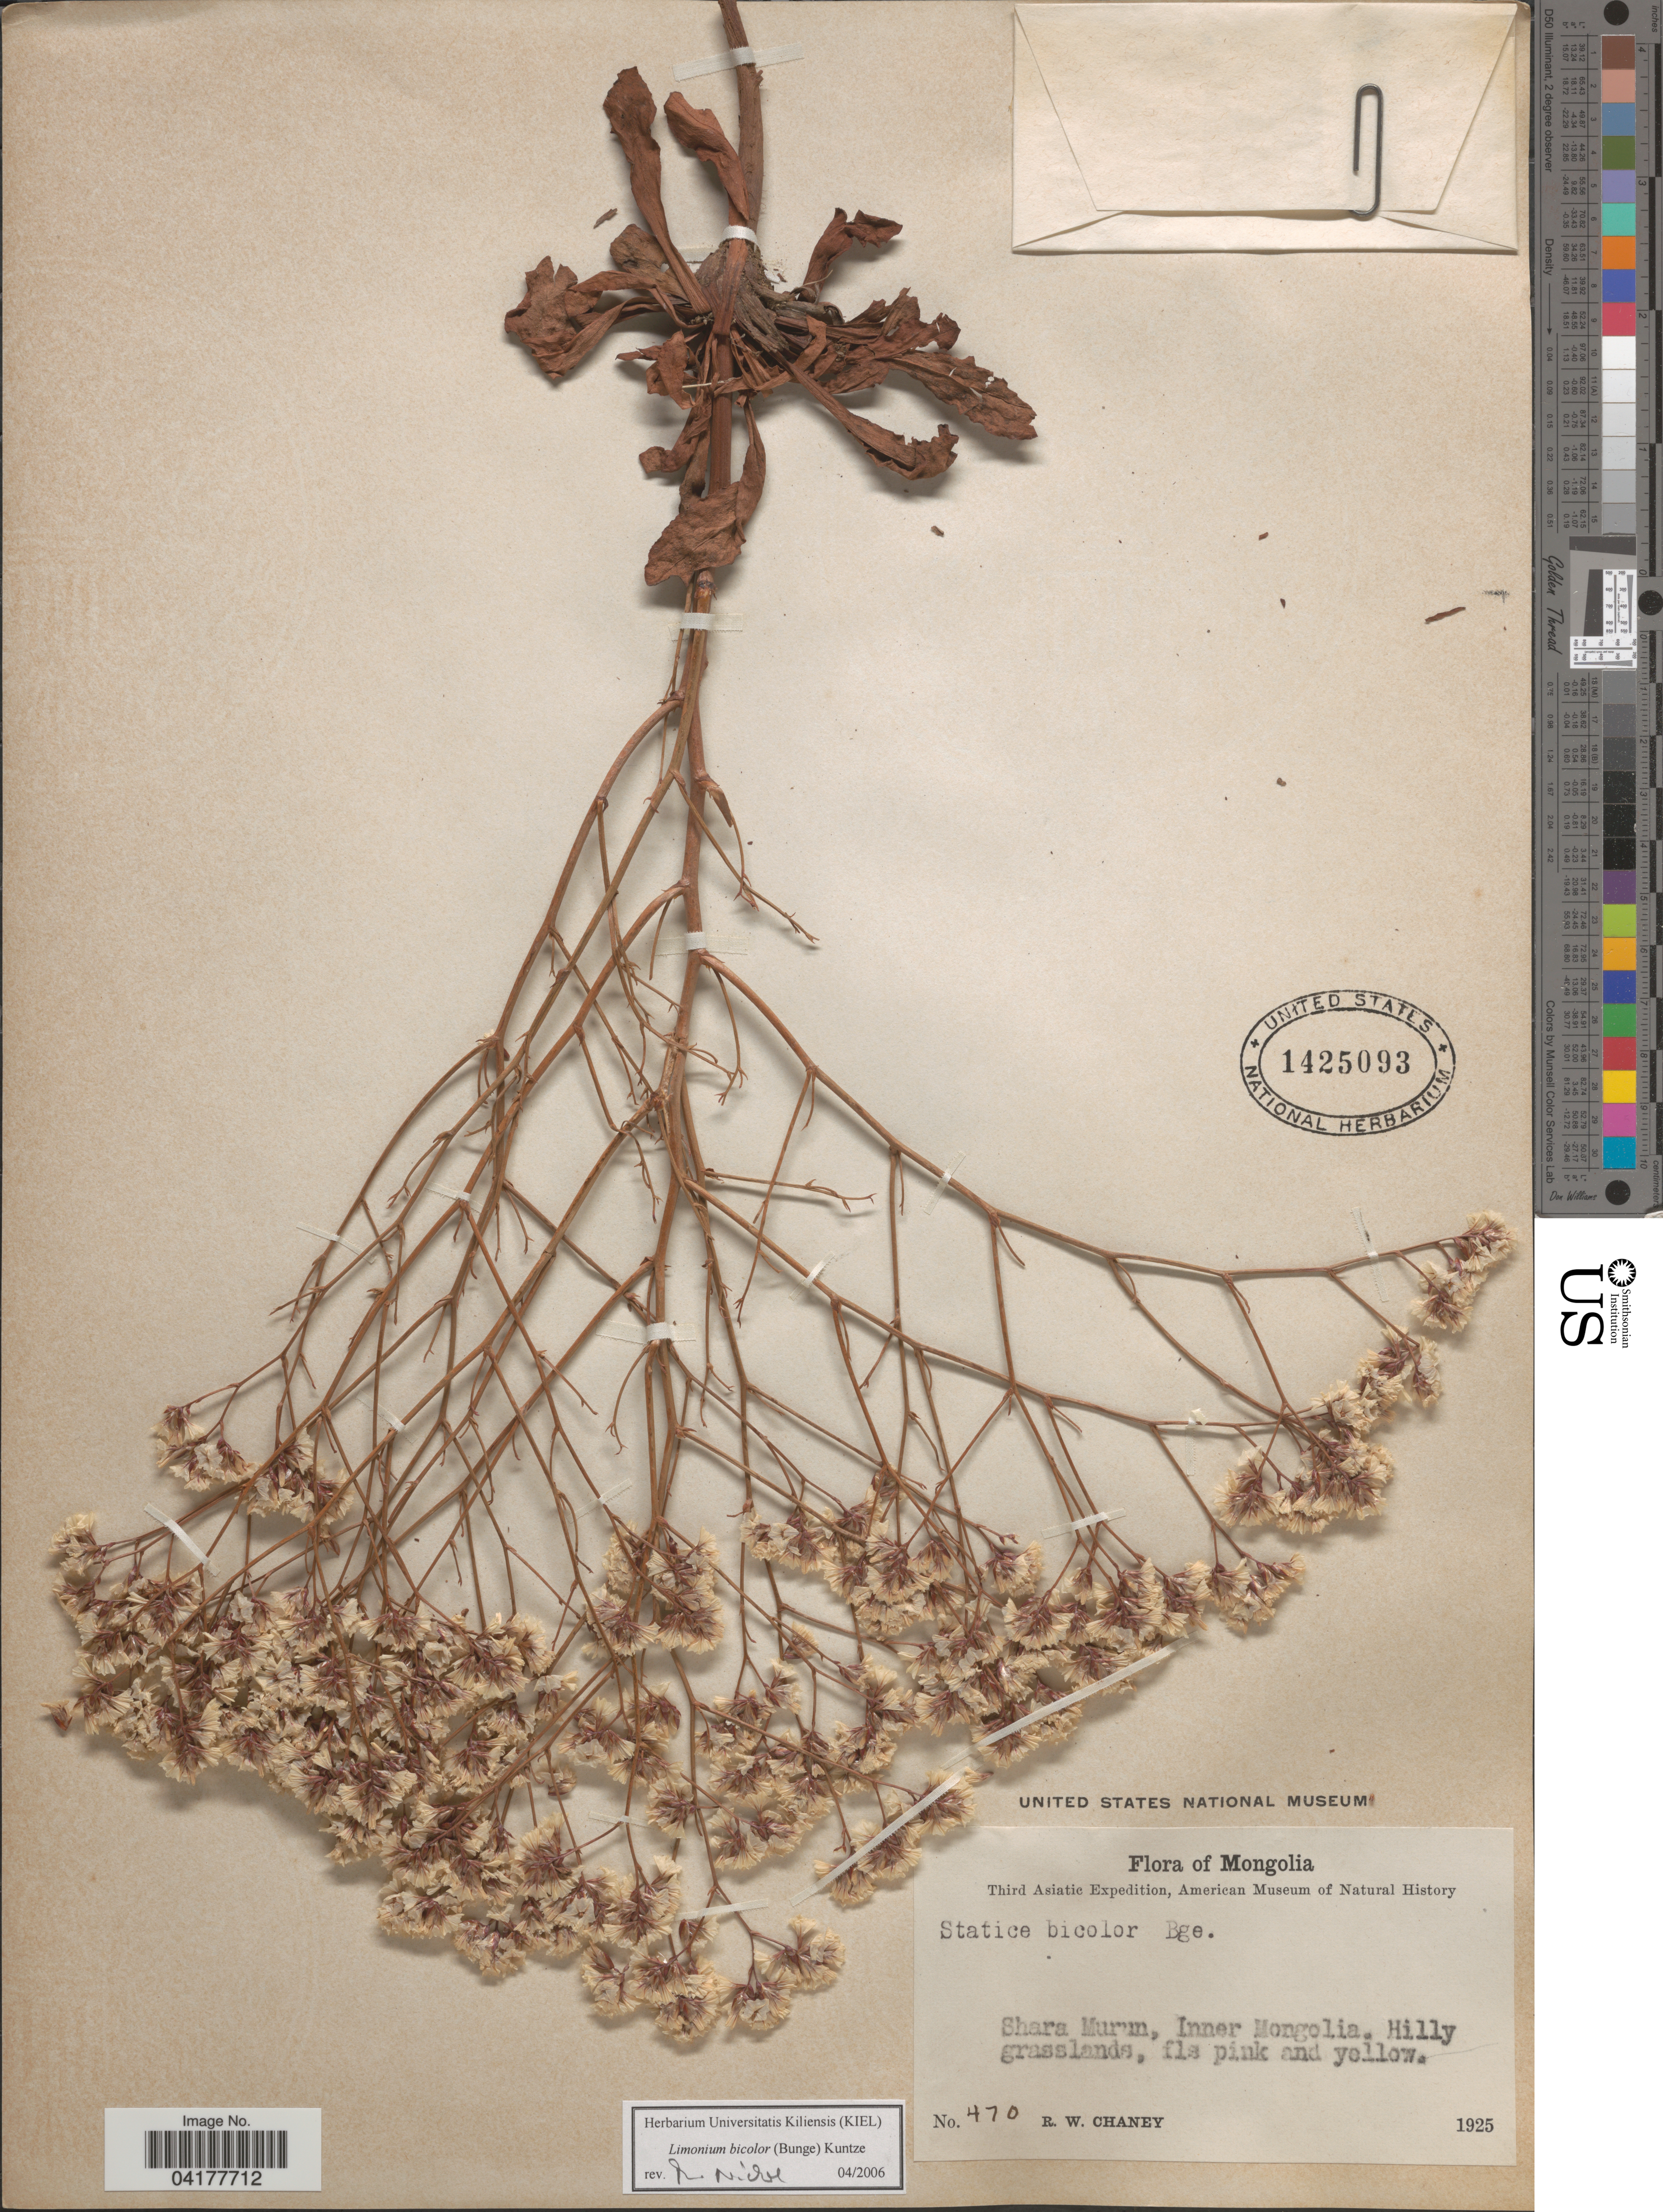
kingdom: Plantae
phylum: Tracheophyta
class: Magnoliopsida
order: Caryophyllales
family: Plumbaginaceae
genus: Limonium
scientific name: Limonium bicolor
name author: (Bunge) Kuntze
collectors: R. Chaney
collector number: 470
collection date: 1925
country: China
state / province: Nei Monggol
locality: Third Asiatic Expedition. Shara Murun, Inner Mongolia.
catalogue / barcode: US 1425093